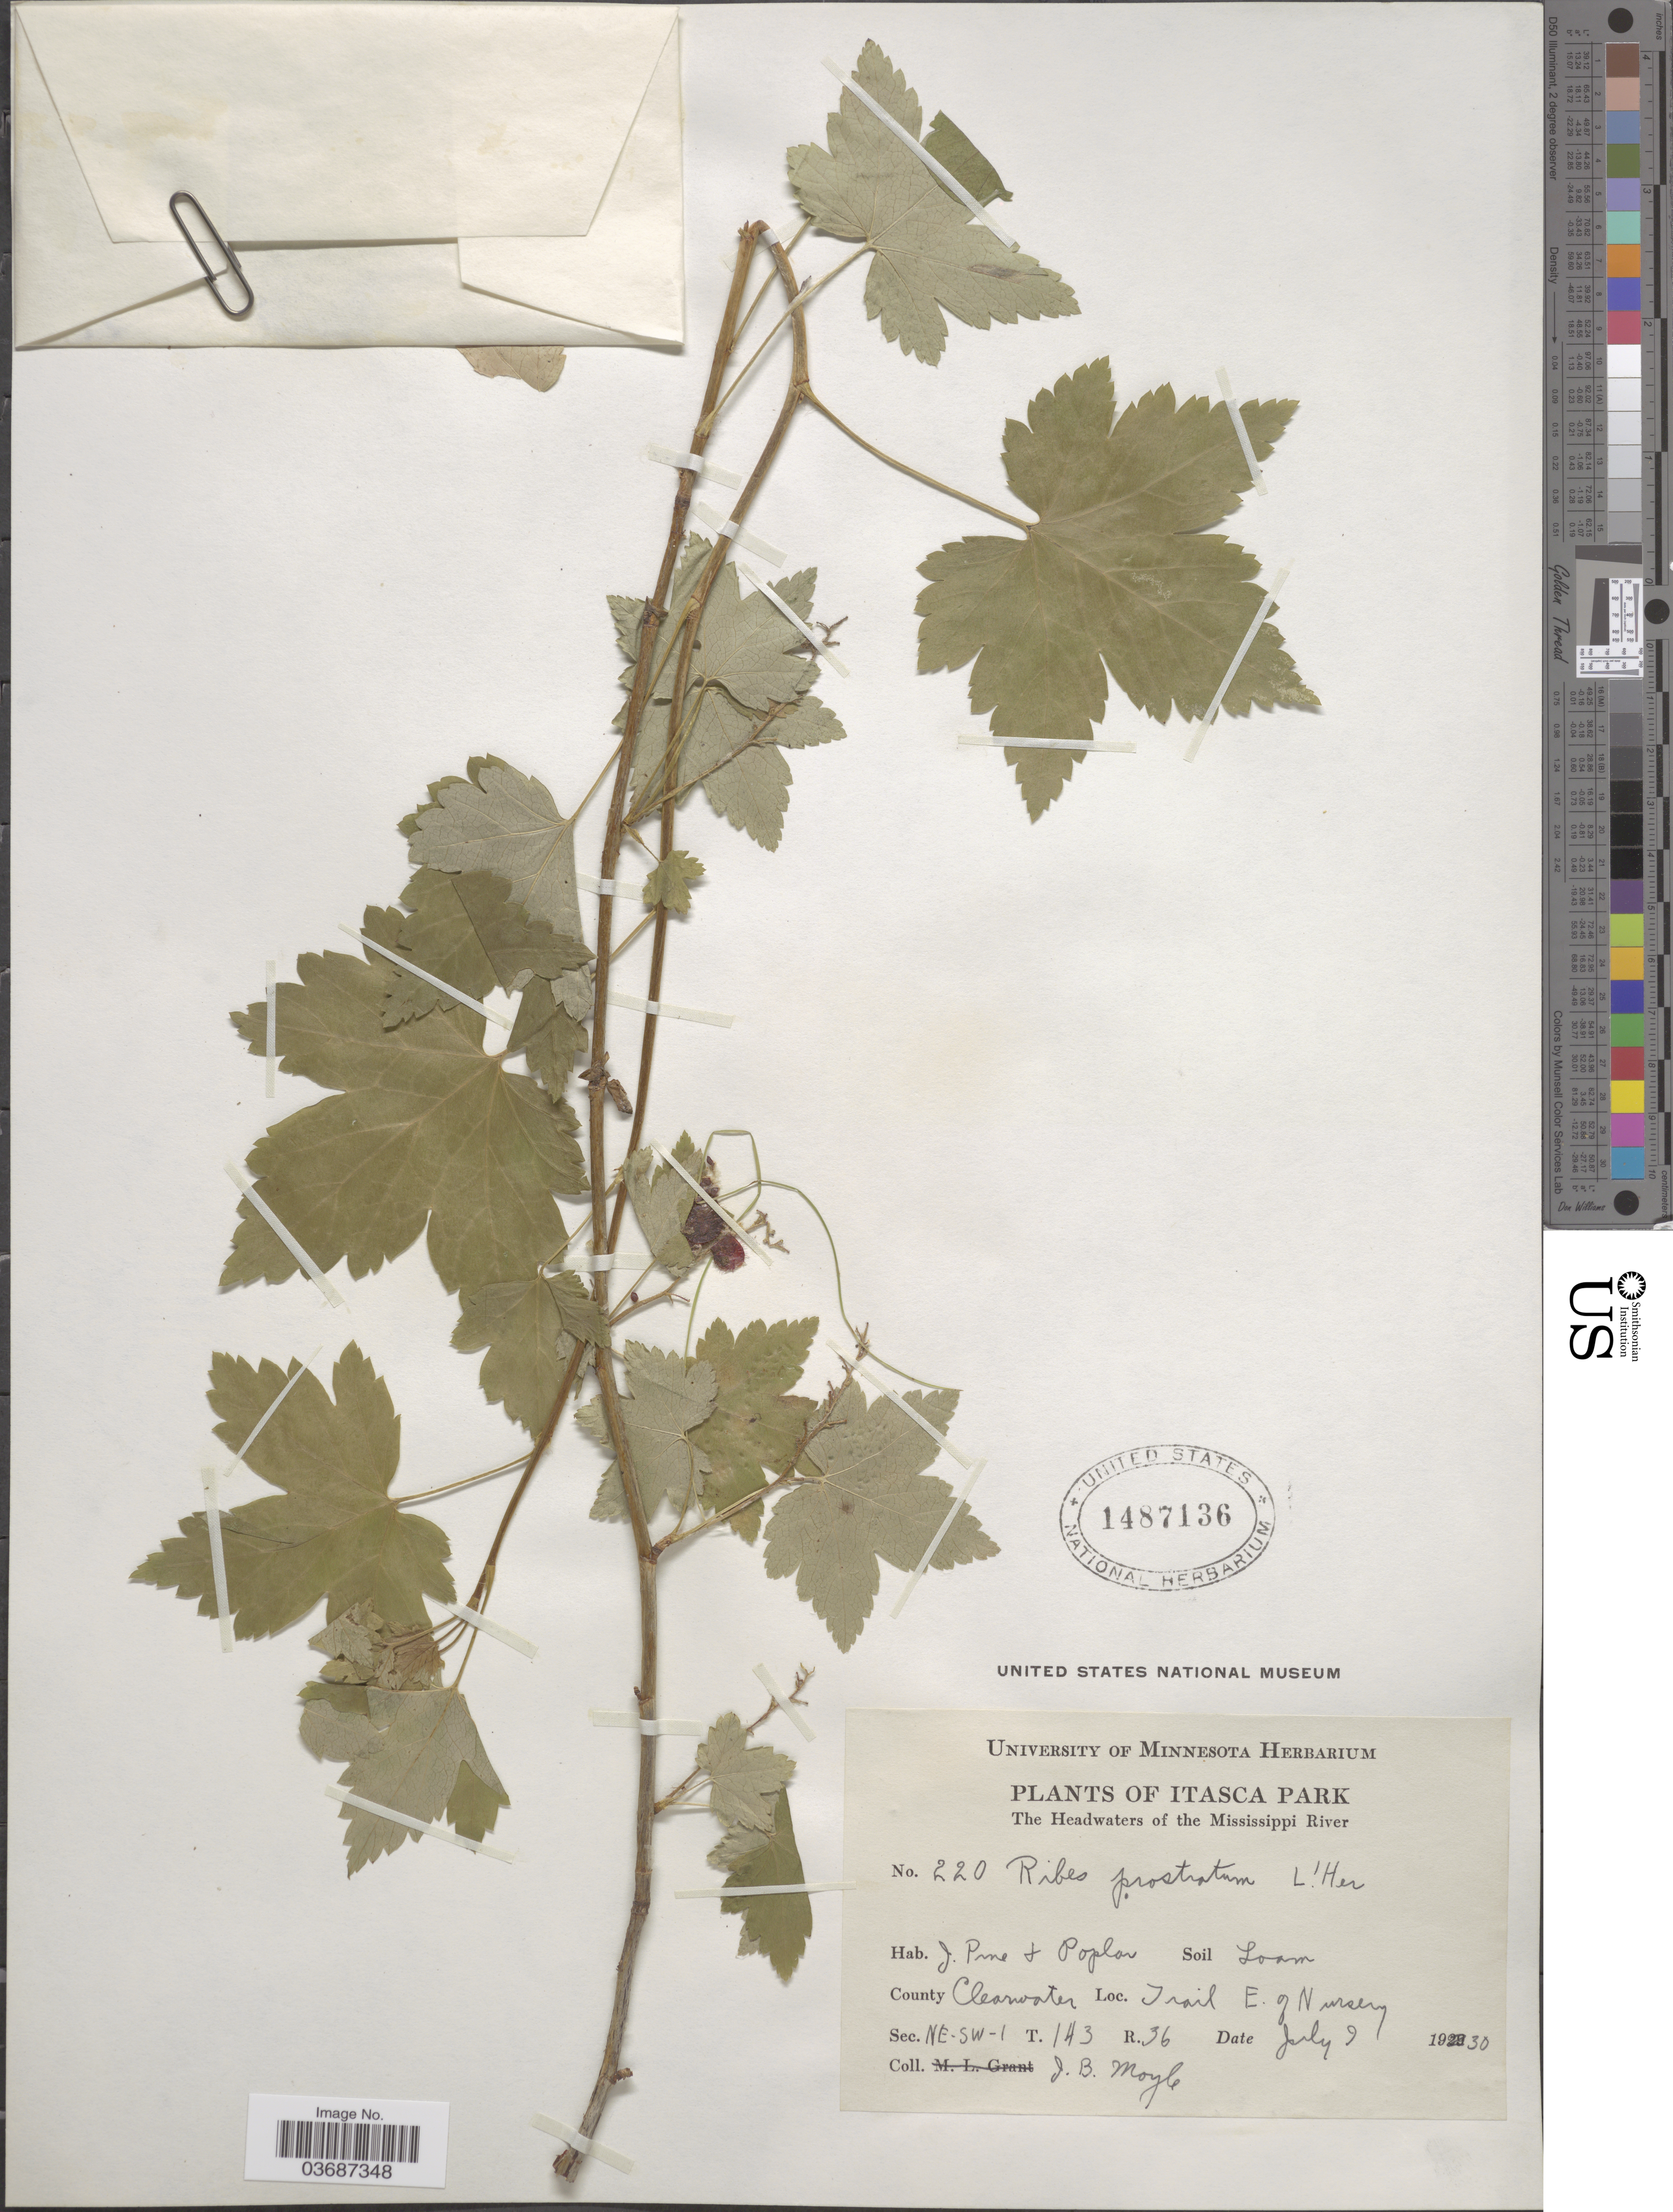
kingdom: Plantae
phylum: Tracheophyta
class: Magnoliopsida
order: Saxifragales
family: Grossulariaceae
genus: Ribes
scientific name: Ribes glandulosum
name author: Ruiz & Pav.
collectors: J. Moyle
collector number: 220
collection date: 1930-07-09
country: United States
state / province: Minnesota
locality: Itasca Park. The Headwaters of the Mississippi River. J. Pine & Poplar. County Clearwater. Trail E. of Nursery. Sec. NE-SW-1 T. 143 R. 36.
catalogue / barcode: US 1487136